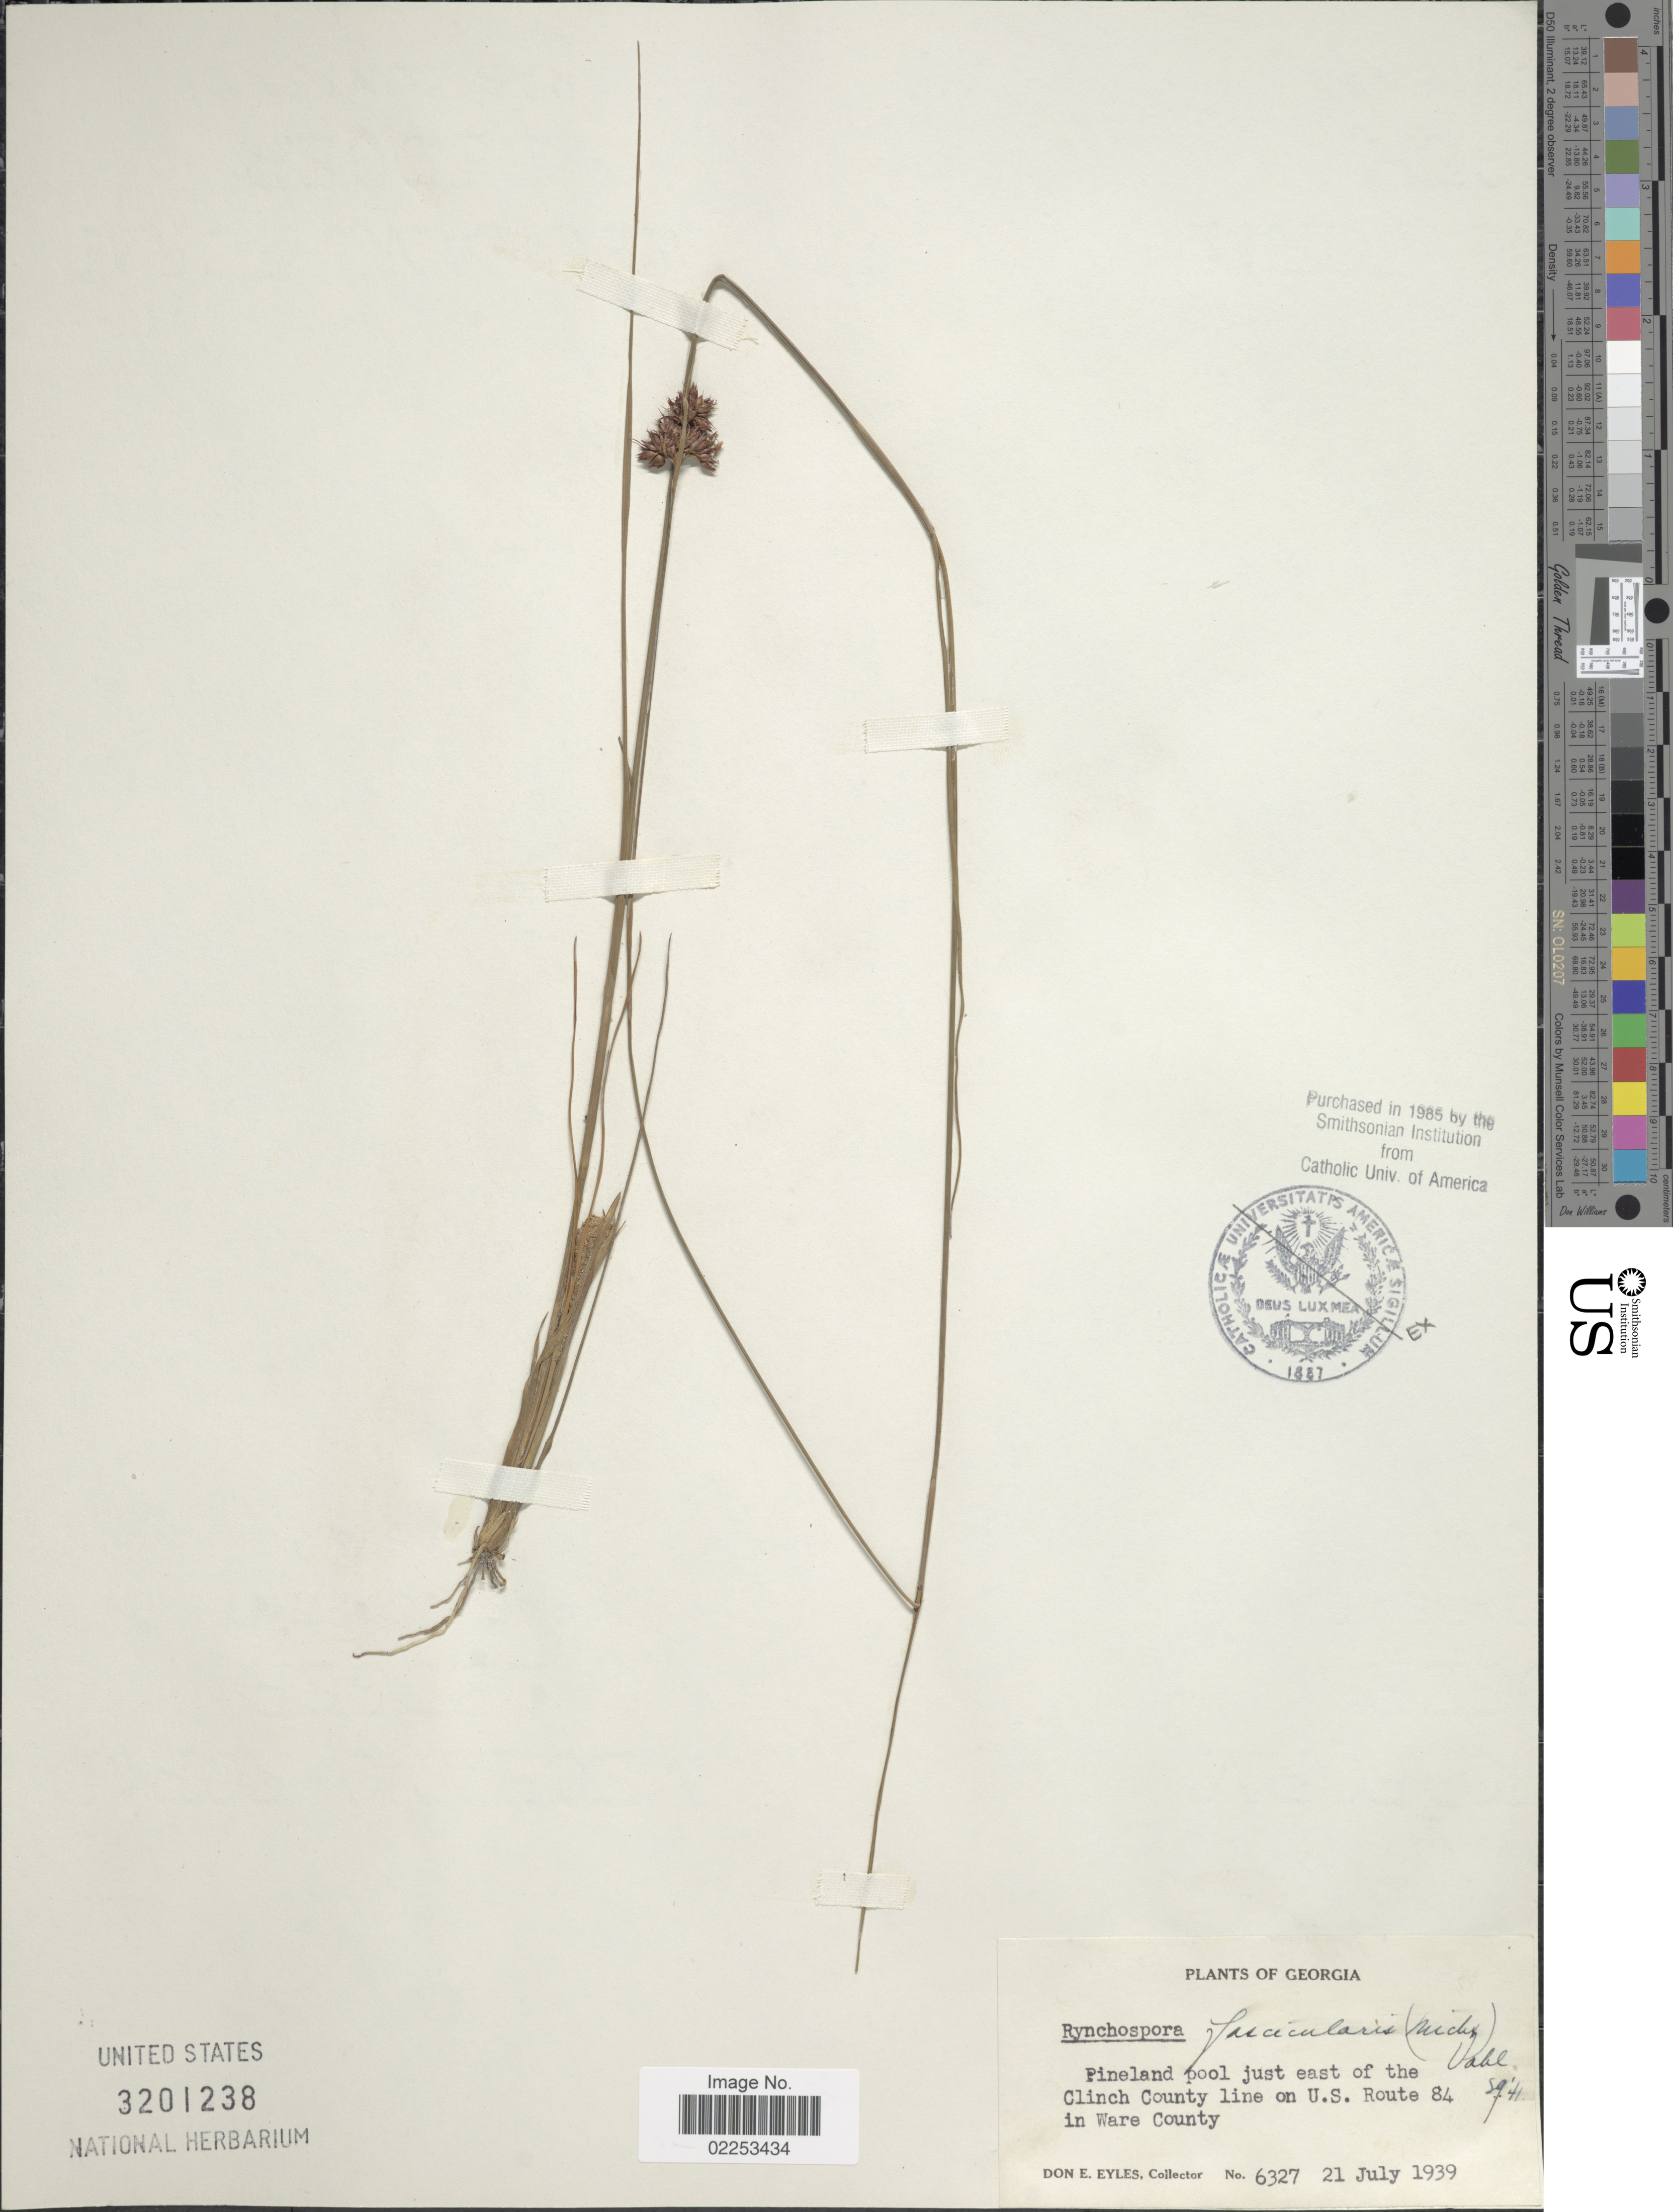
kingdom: Plantae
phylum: Tracheophyta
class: Liliopsida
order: Poales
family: Cyperaceae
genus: Rhynchospora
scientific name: Rhynchospora fascicularis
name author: (Michx.) Vahl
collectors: D. Eyles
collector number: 6327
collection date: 1939-07-21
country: United States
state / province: Georgia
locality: Pineland pool just east of the Clinch County line on U.S. Route 84 in Ware County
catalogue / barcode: US 3201238